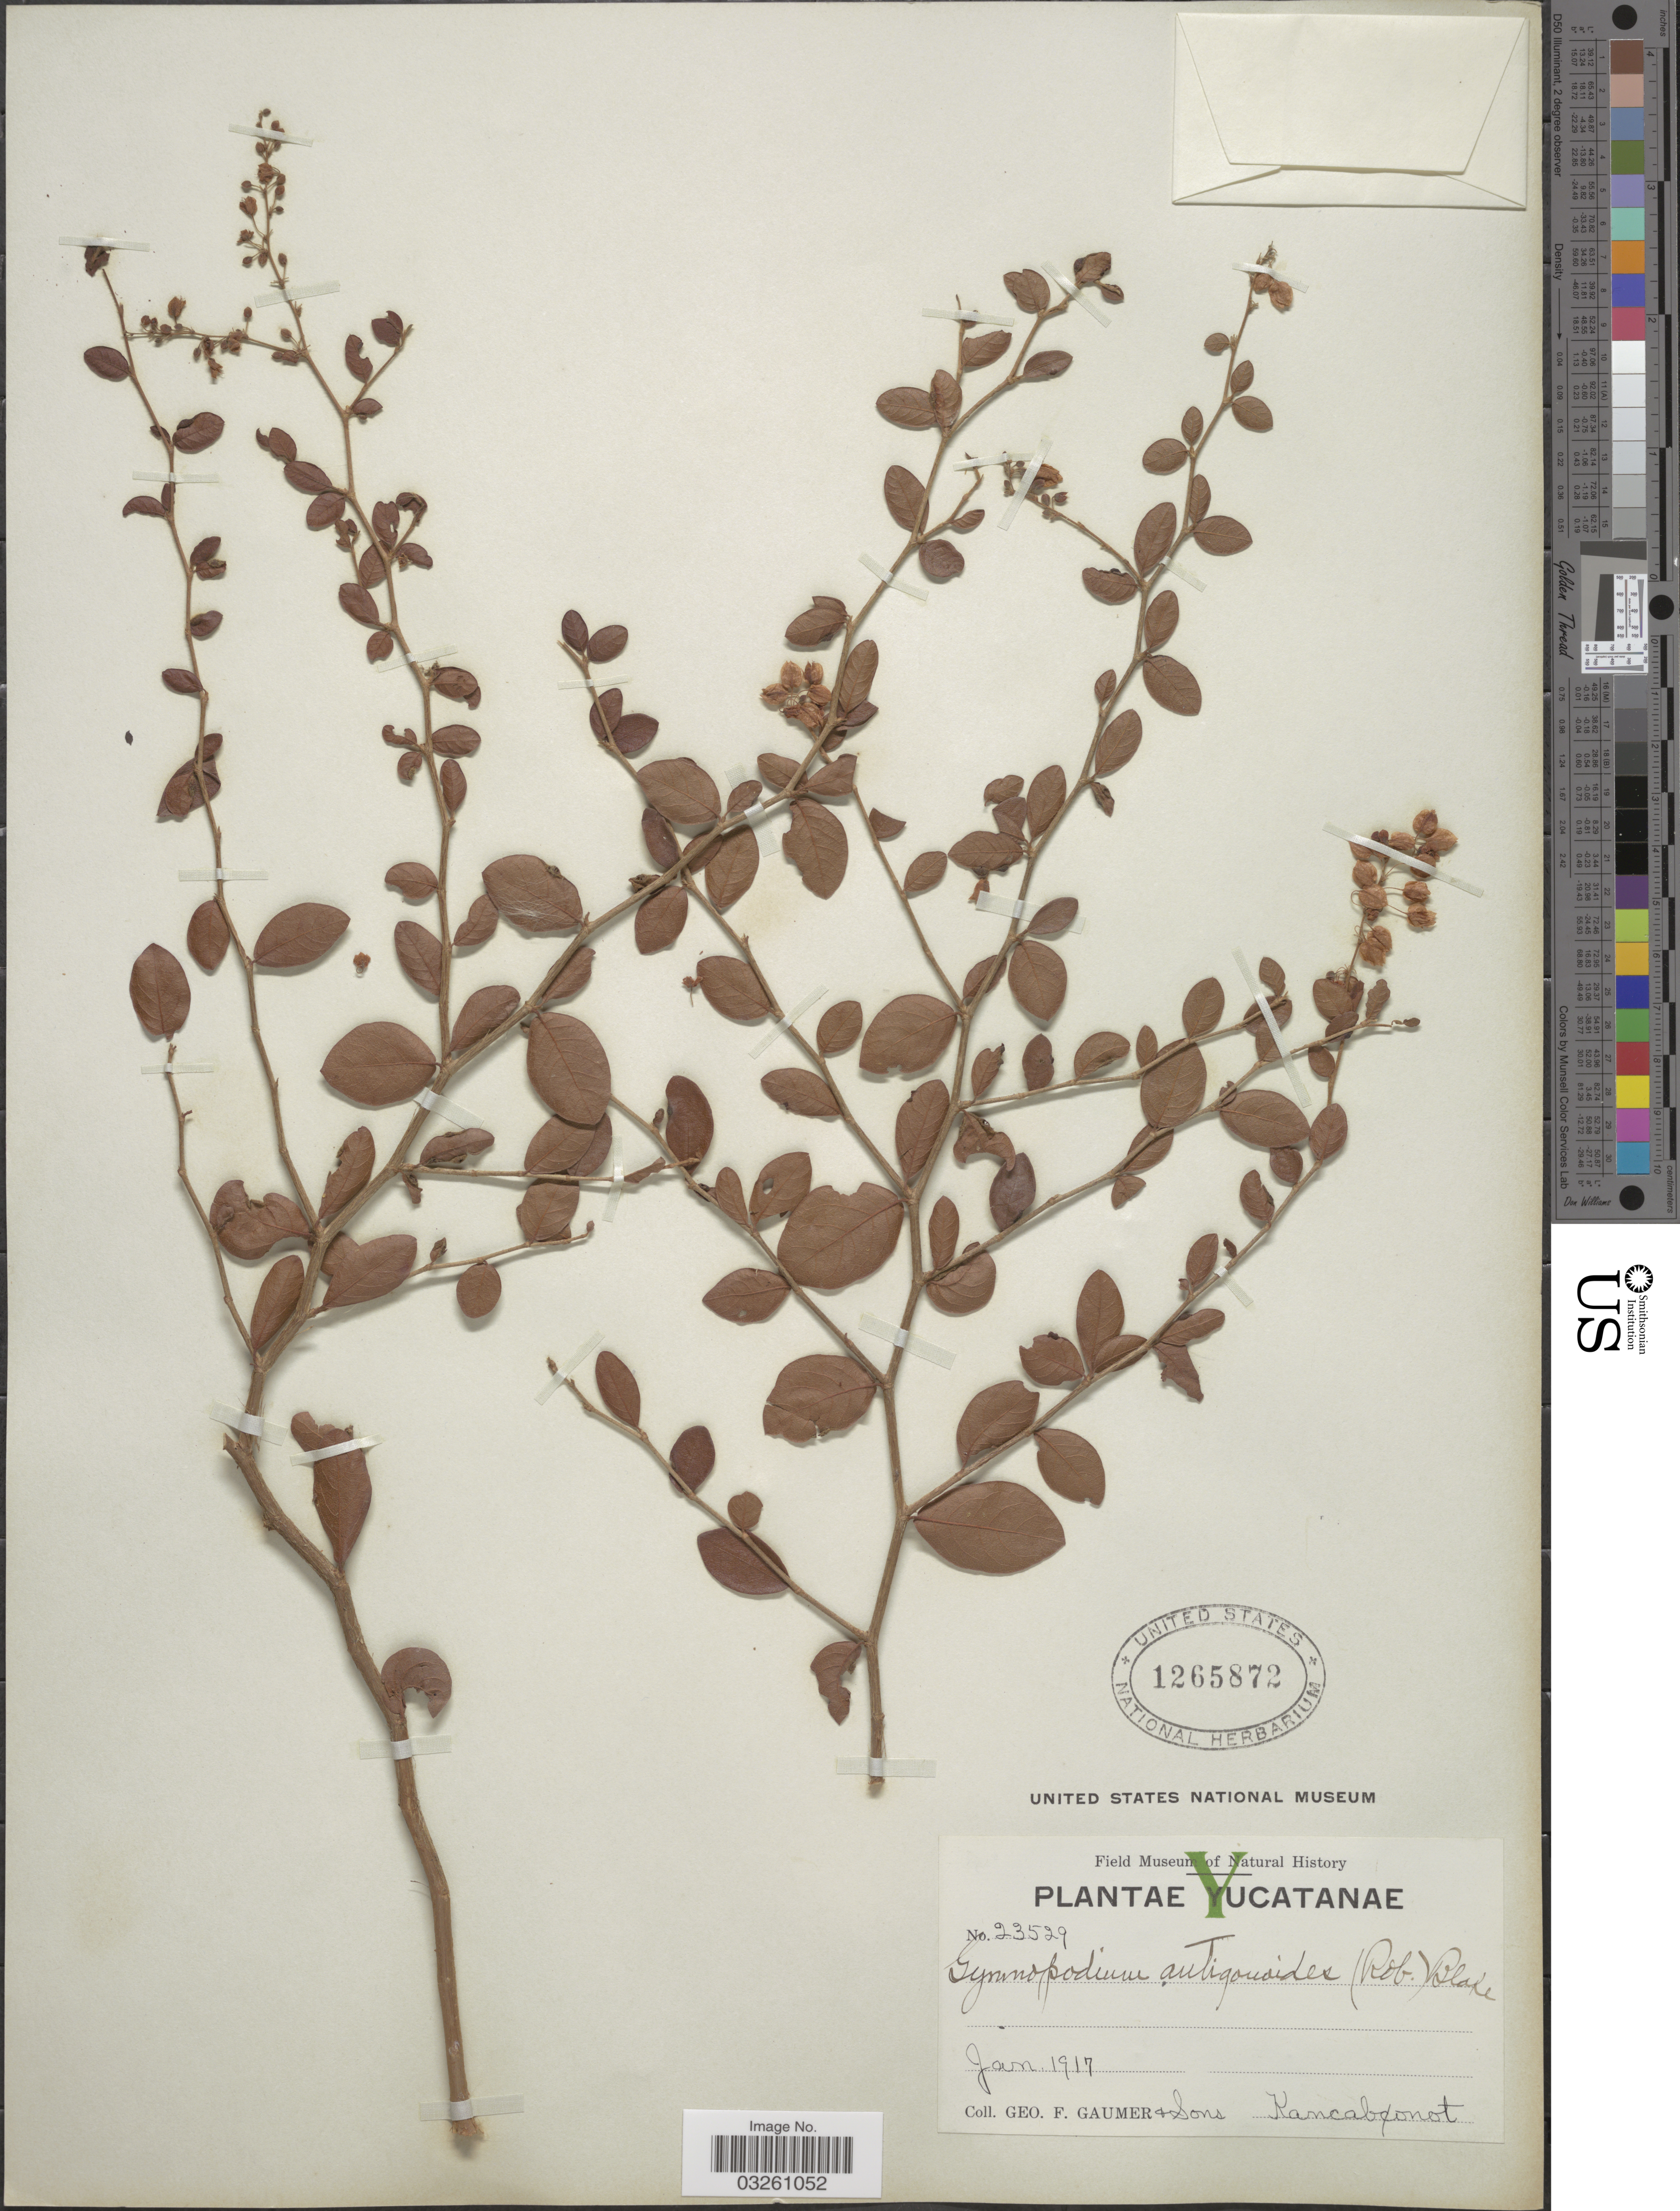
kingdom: Plantae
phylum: Tracheophyta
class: Magnoliopsida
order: Caryophyllales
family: Polygonaceae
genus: Gymnopodium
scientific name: Gymnopodium antigonoides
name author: (B.L. Rob.) S.F. Blake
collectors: G. F. Gaumer & Sons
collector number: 23529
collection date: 1917-01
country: Mexico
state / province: Yucatán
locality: Kancabonot.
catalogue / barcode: US 1265872